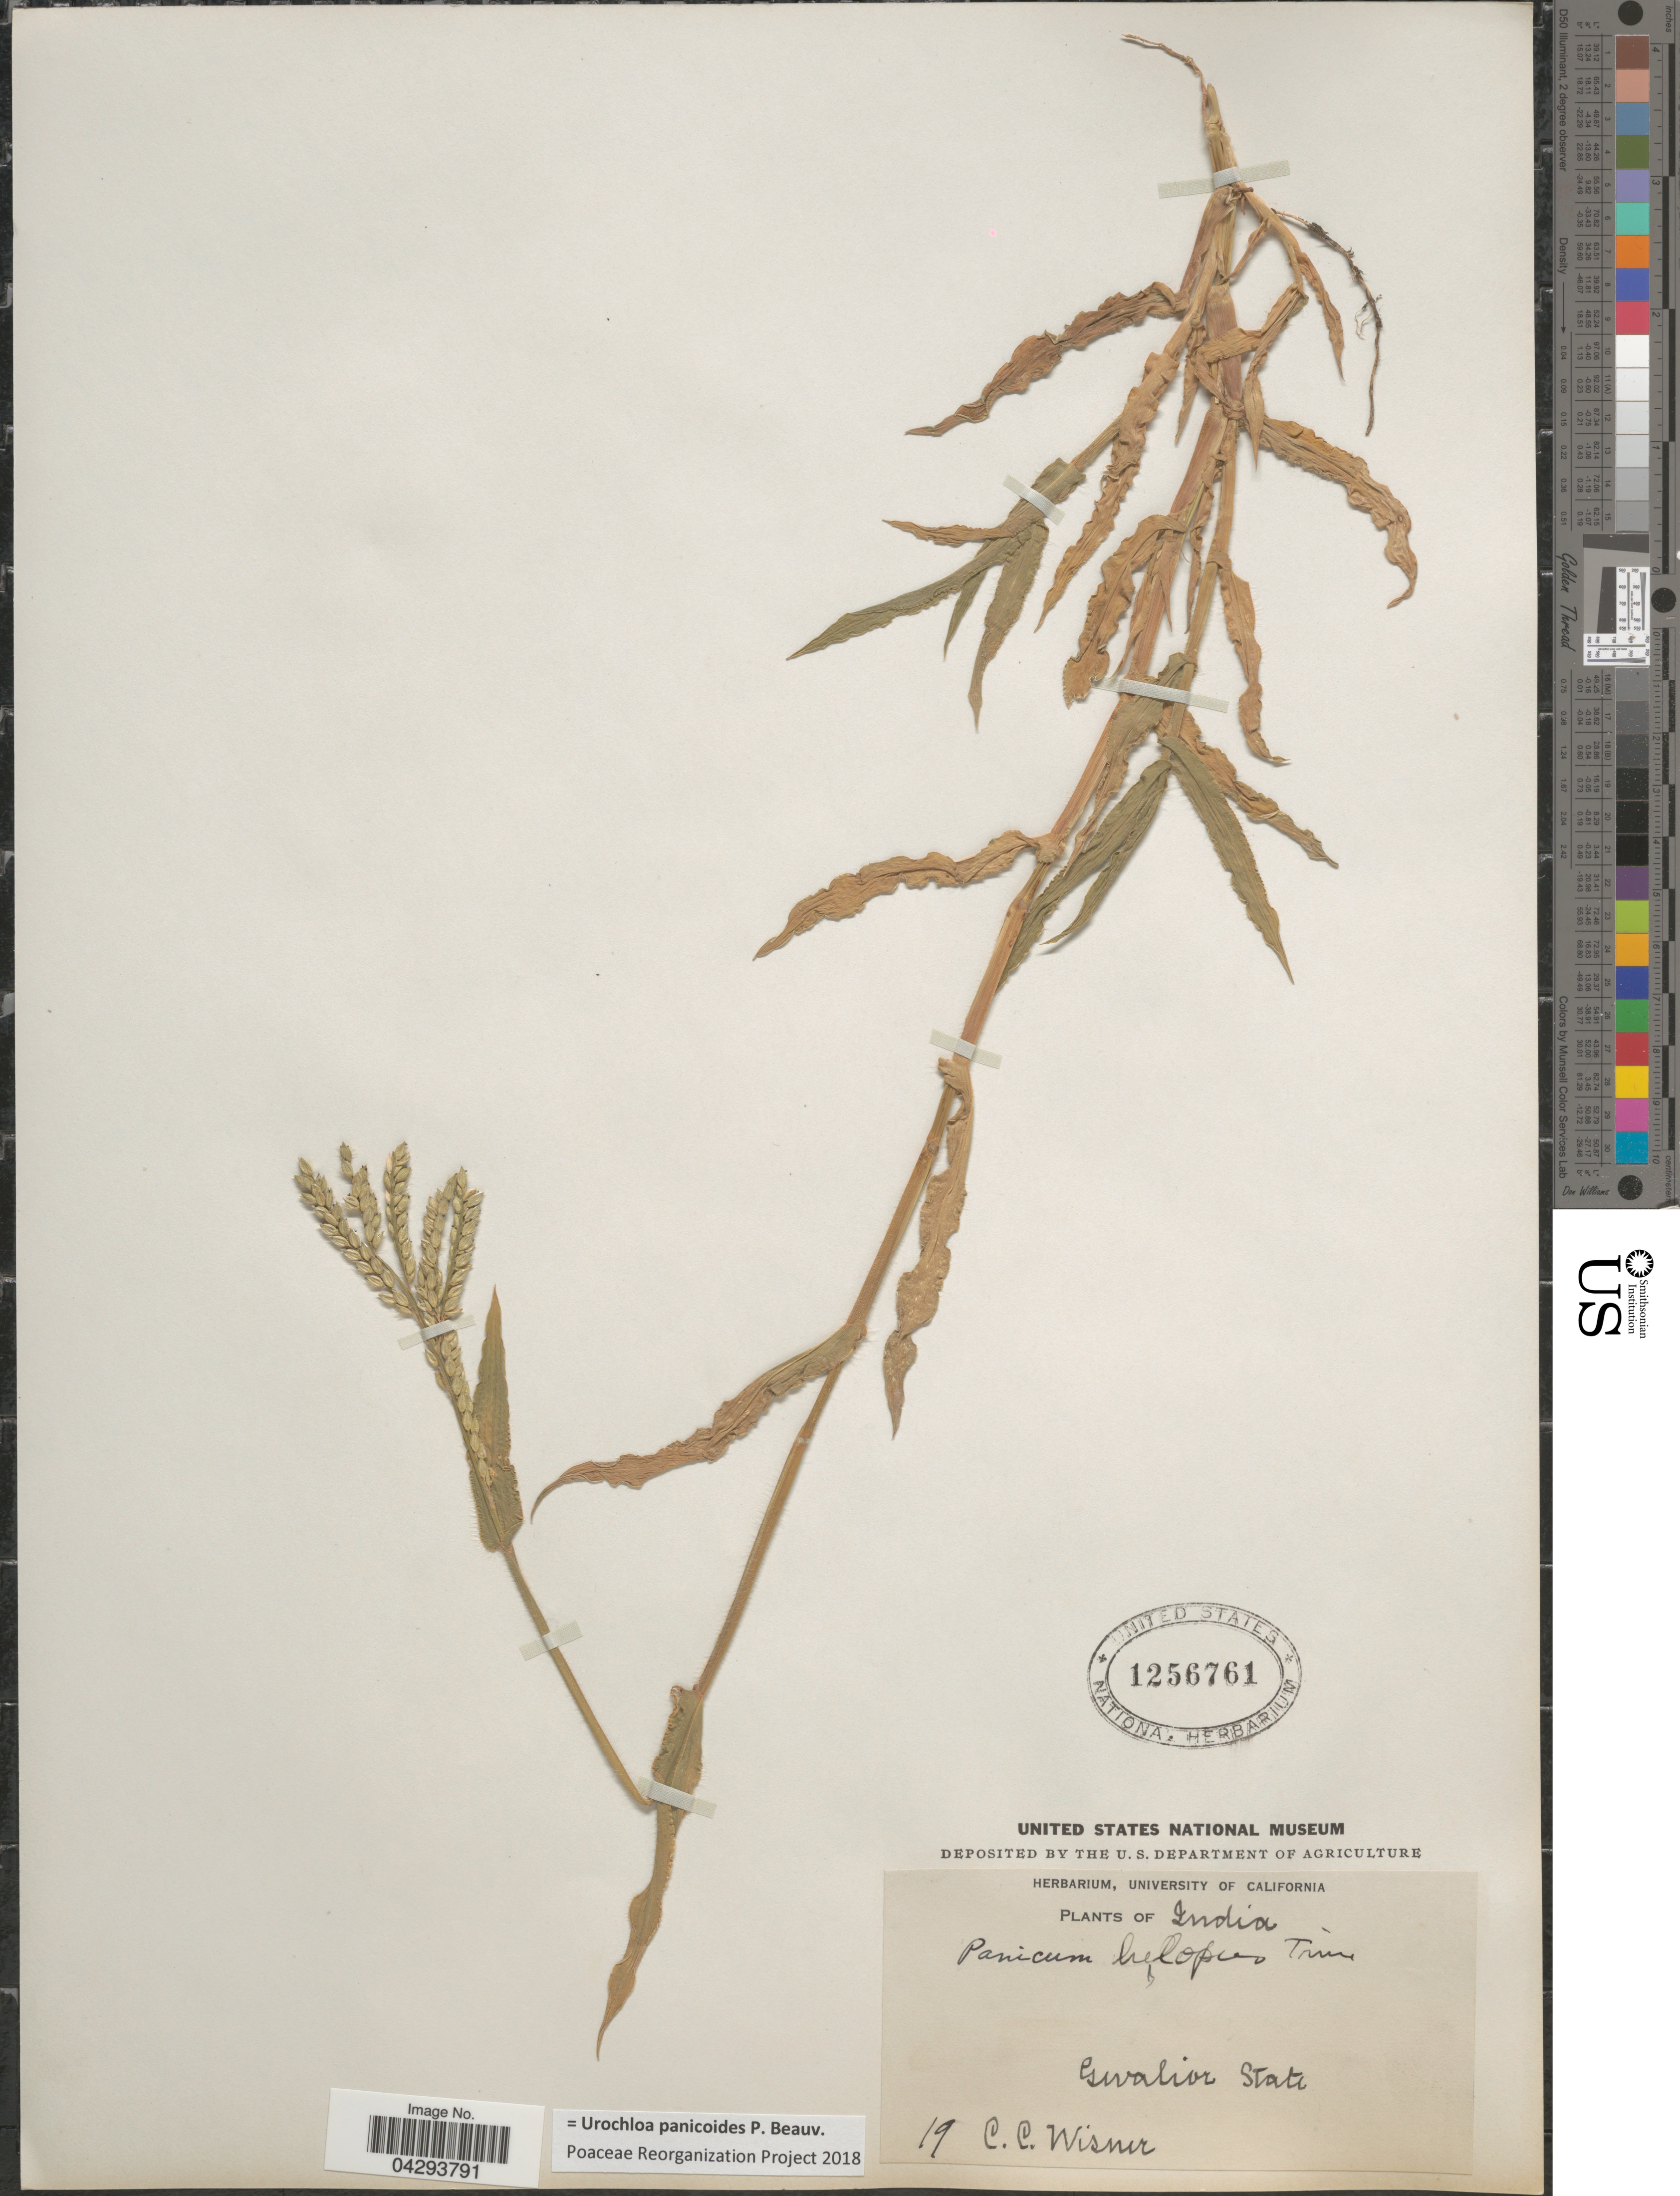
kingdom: Plantae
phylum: Tracheophyta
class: Liliopsida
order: Poales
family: Poaceae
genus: Urochloa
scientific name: Urochloa panicoides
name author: P. Beauv.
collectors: C. Wisner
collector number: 19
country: India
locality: Gwalior State.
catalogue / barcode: US 1256761